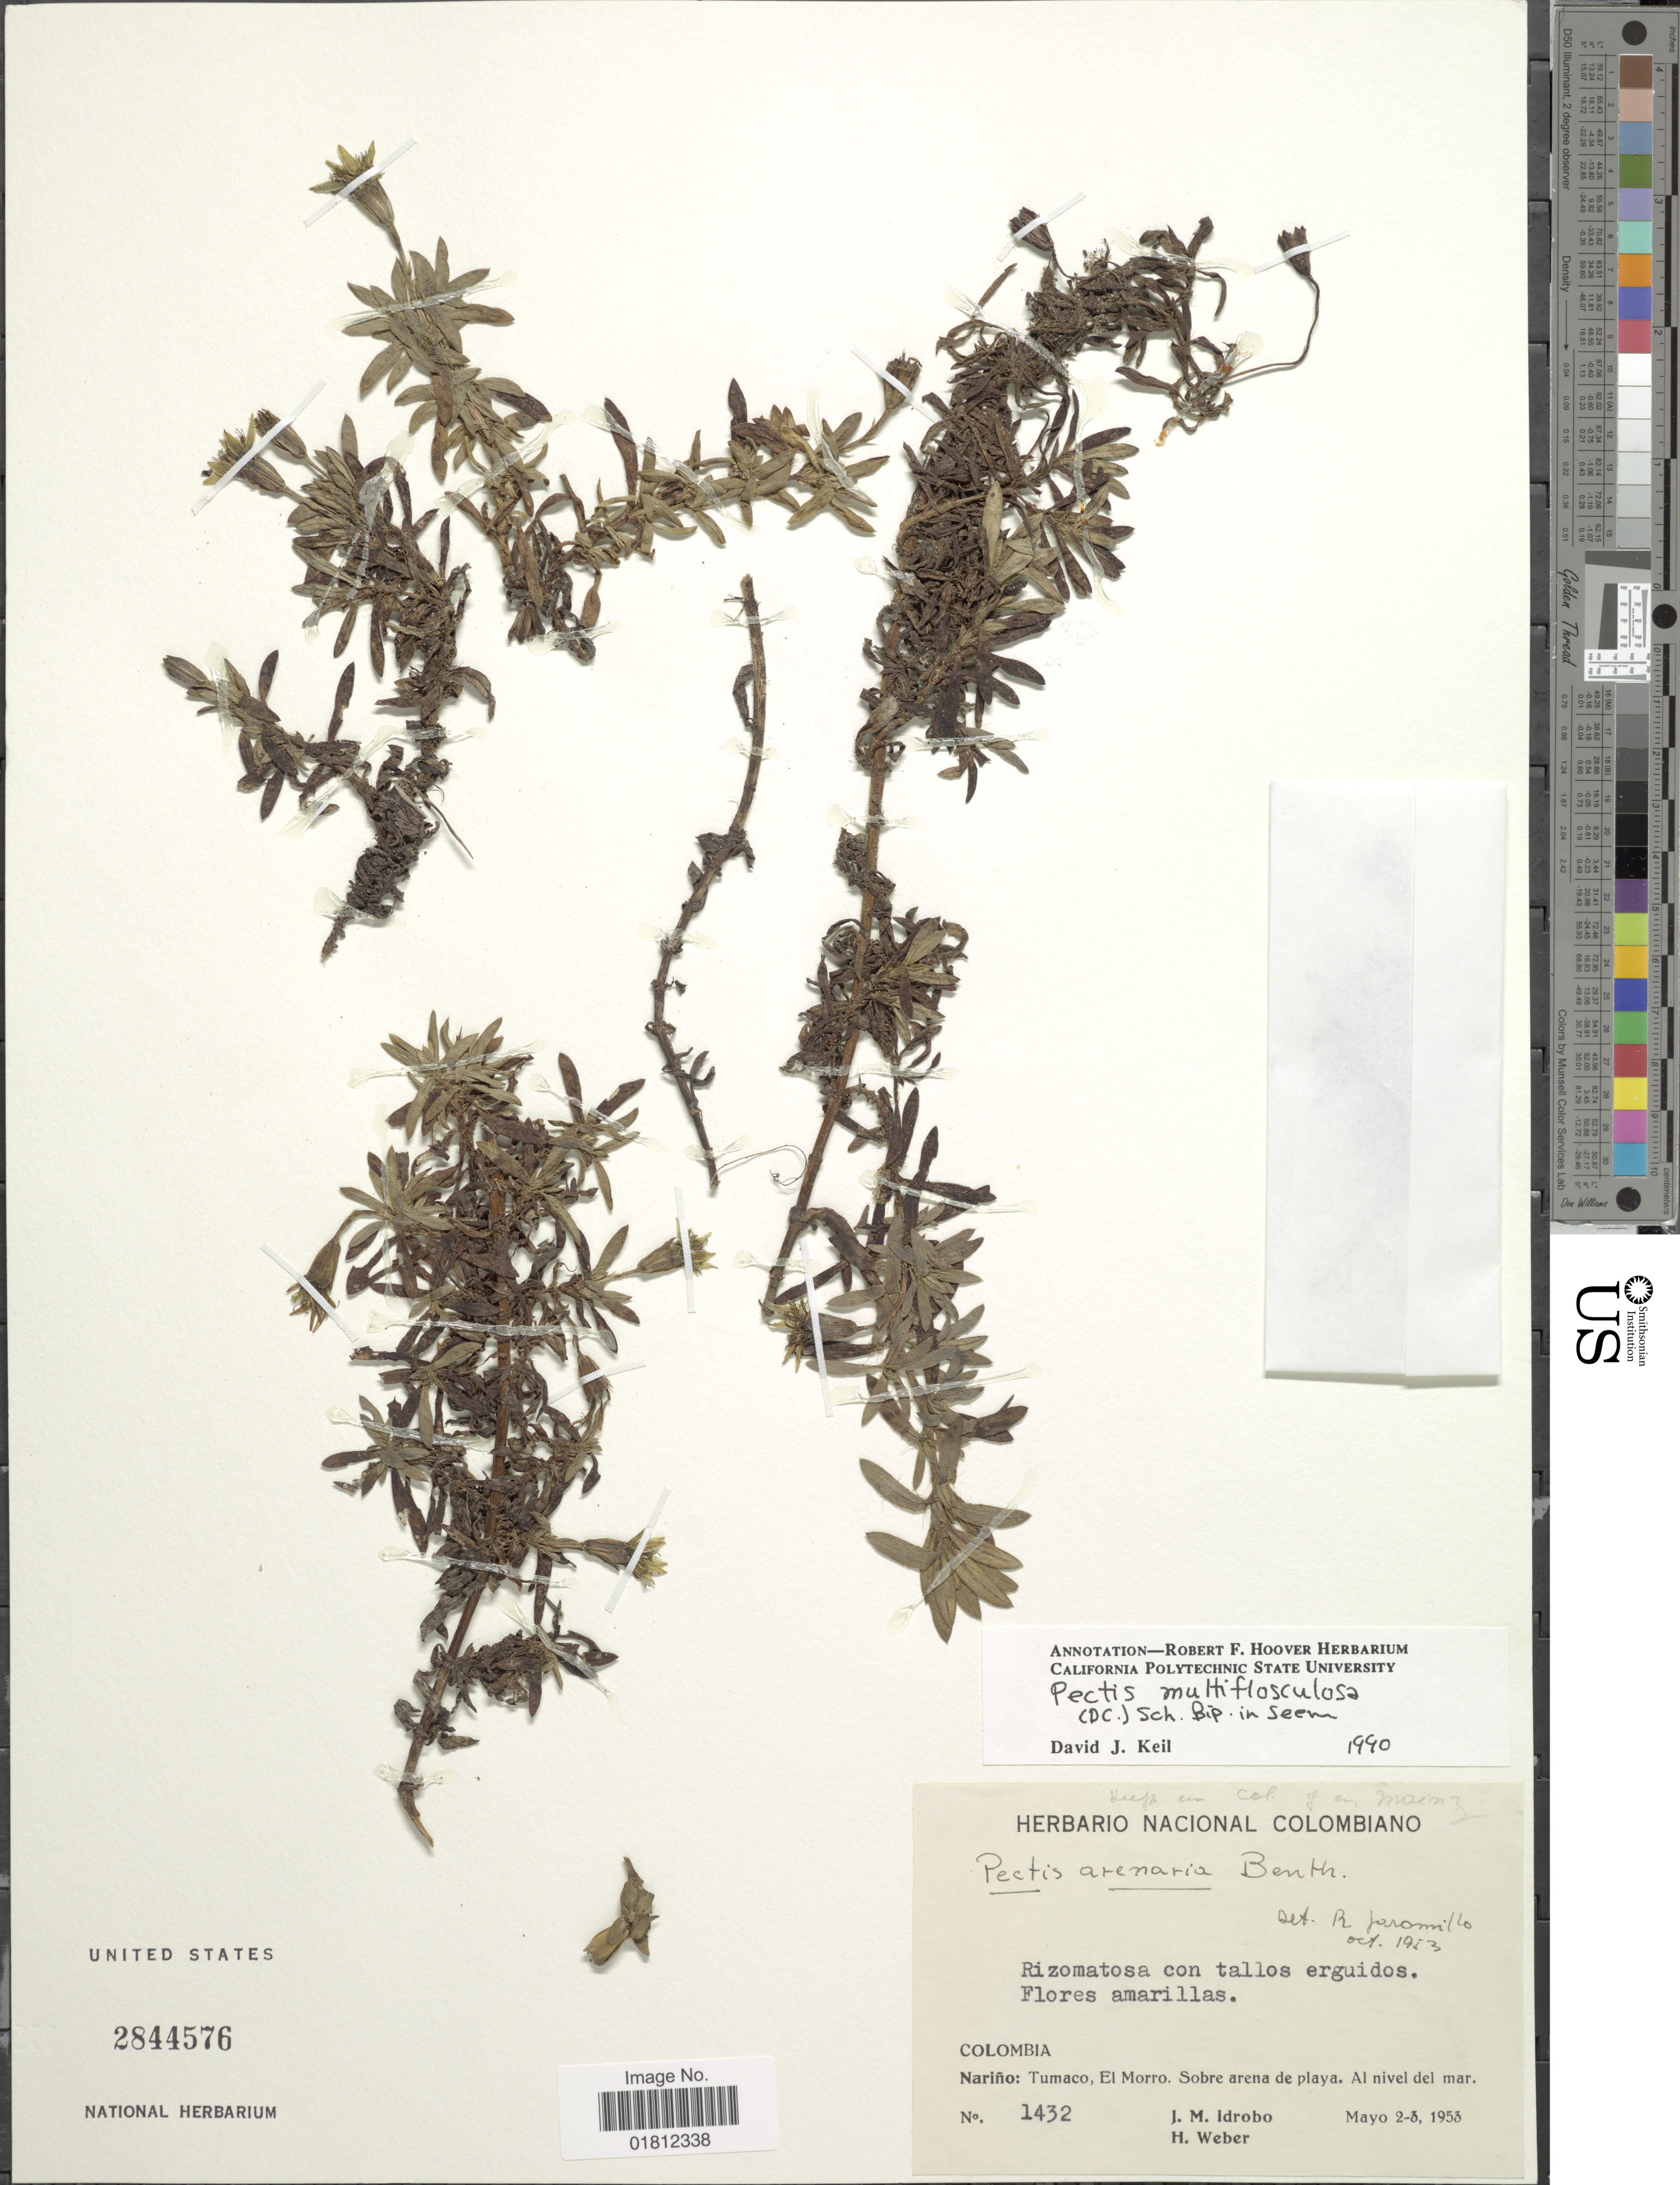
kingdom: Plantae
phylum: Tracheophyta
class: Magnoliopsida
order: Asterales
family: Asteraceae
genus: Pectis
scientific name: Pectis multiflosculosa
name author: (DC.) Sch. Bip.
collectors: J. M. Idrobo & H. Weber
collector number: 1432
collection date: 1953-05-02/1953-05-03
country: Colombia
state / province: Nariño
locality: Colombia, Narino: Tumaco, El Moro, Sobre arena de playa.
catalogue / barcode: US 2844576